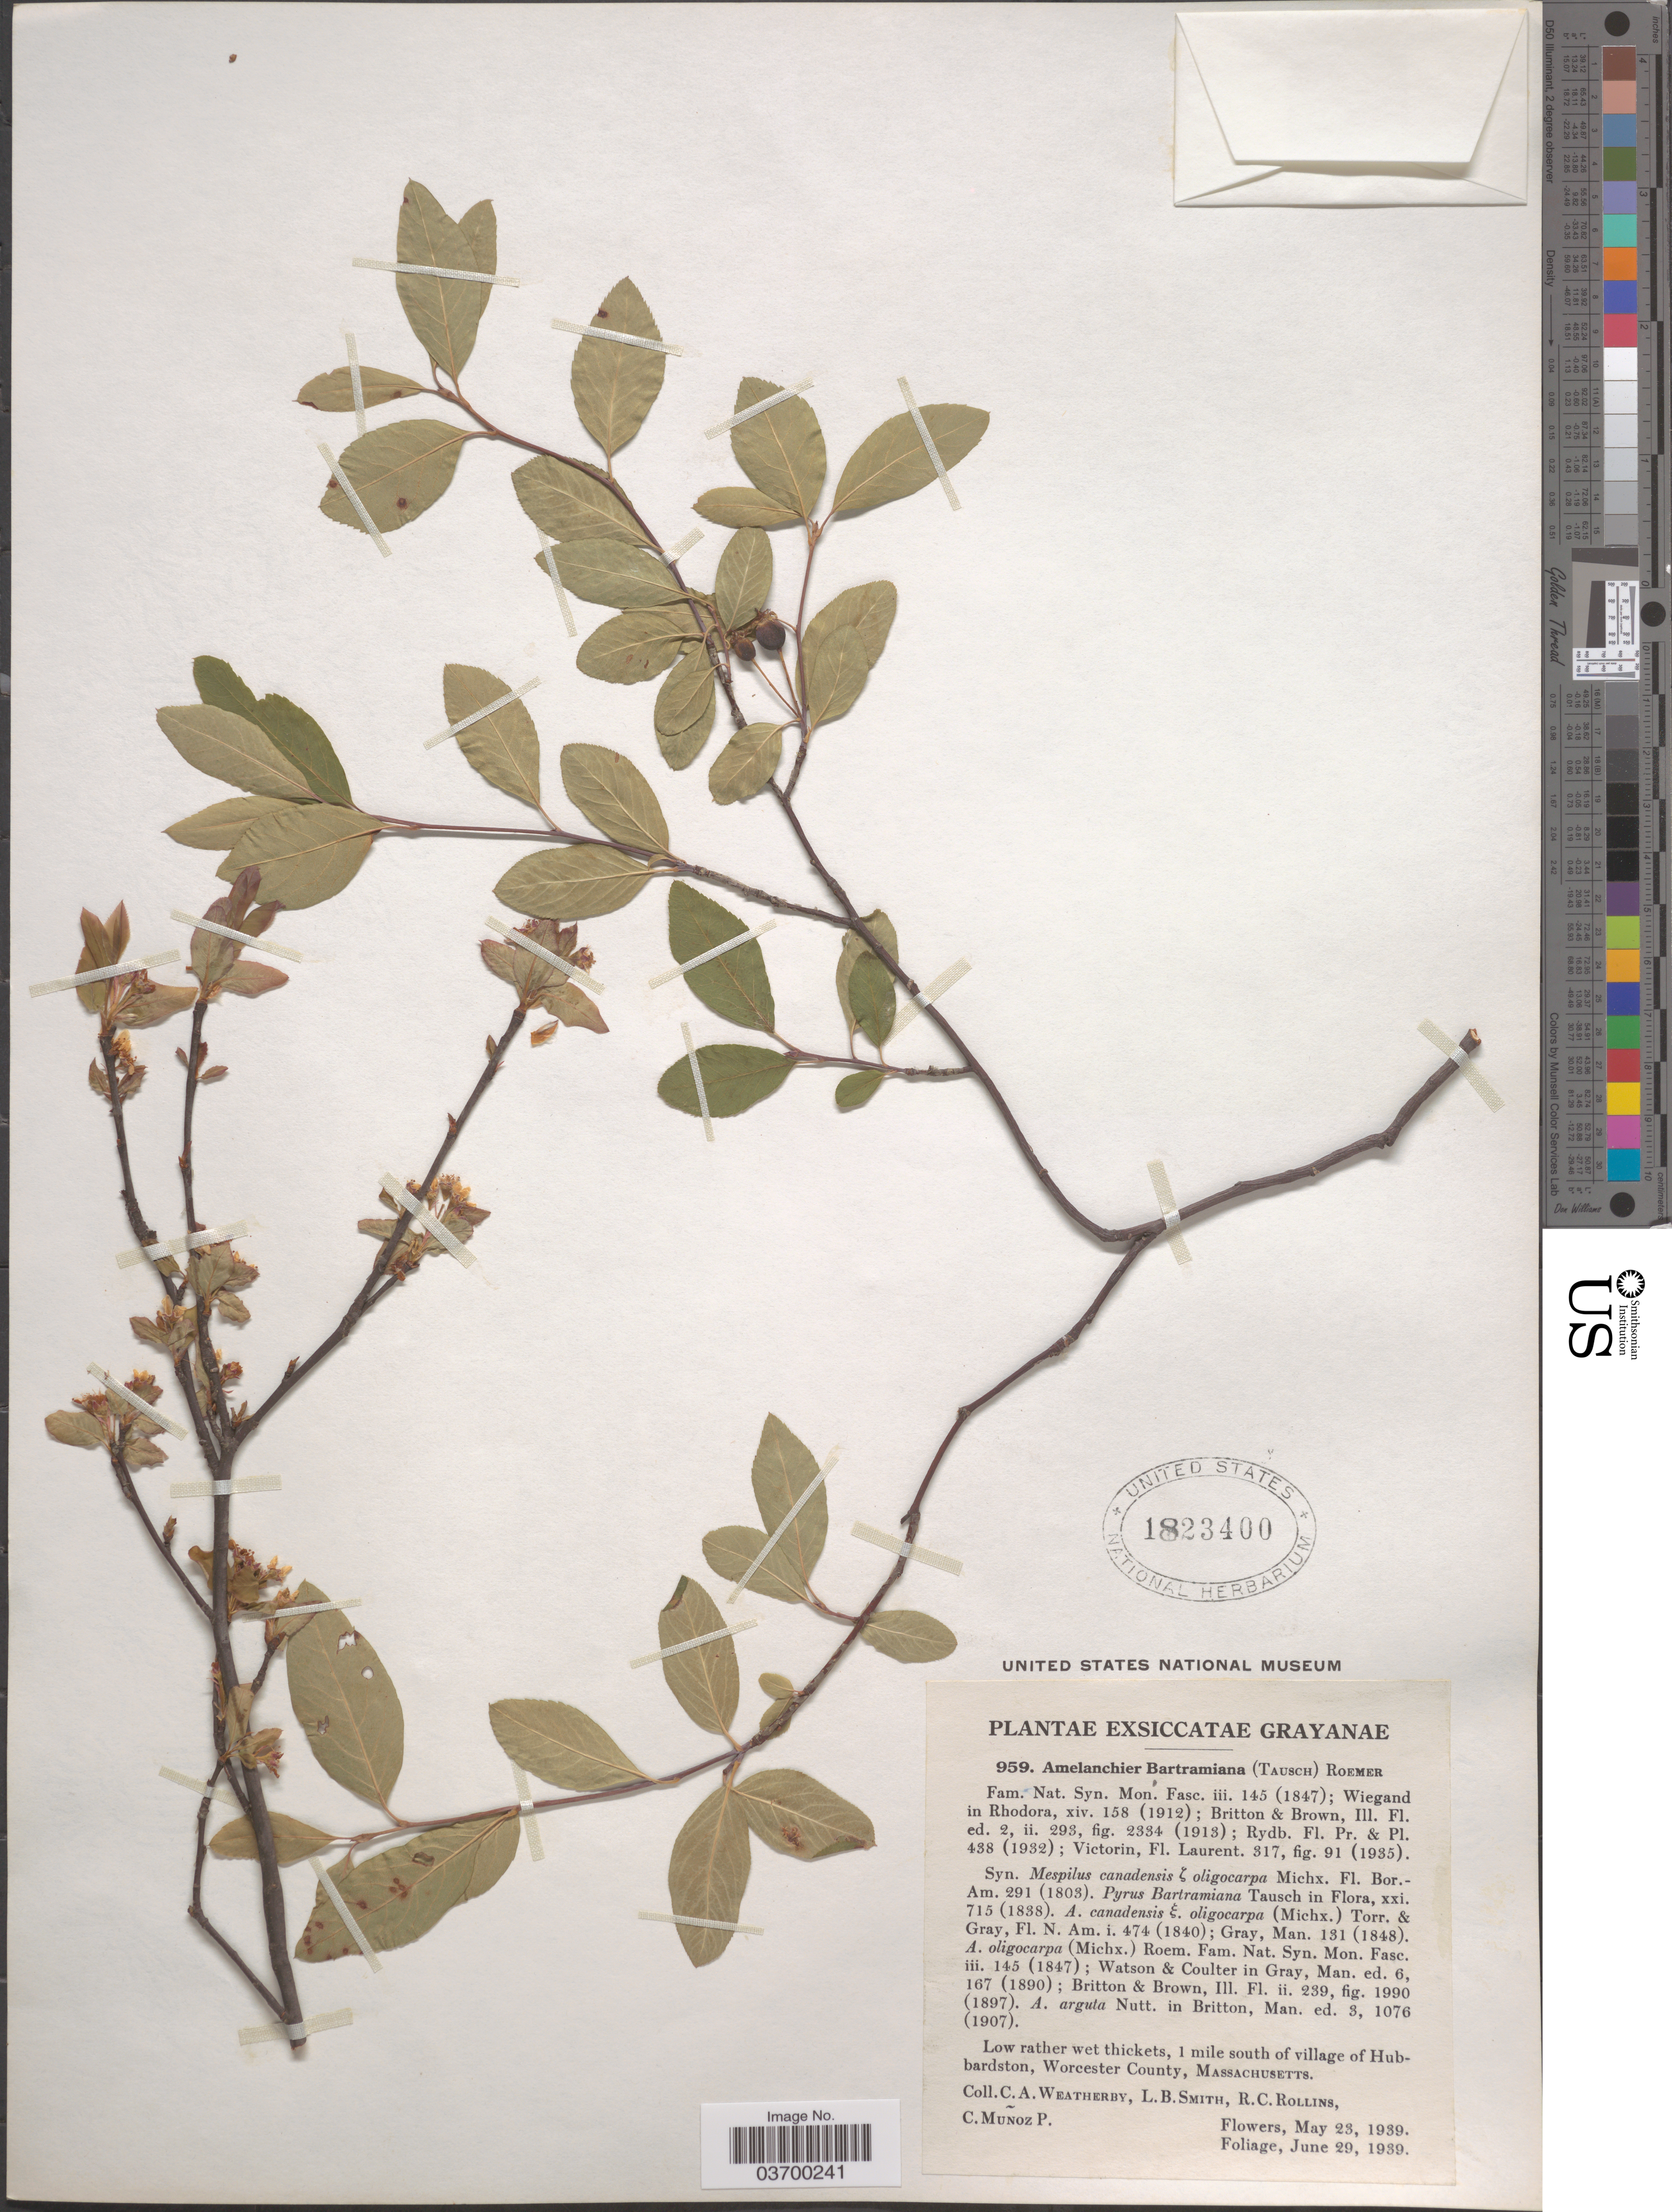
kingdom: Plantae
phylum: Tracheophyta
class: Magnoliopsida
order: Rosales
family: Rosaceae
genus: Amelanchier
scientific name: Amelanchier bartramiana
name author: (Tausch) M. Roem.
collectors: C. A. Weatherby, L. Smith, R. C. Rollins & C. Munoz P.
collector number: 959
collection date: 1939-05-23/1939-06-29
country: United States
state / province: Massachusetts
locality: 1 mile south of village of Hubbardston, Worcester County.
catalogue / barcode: US 1823400